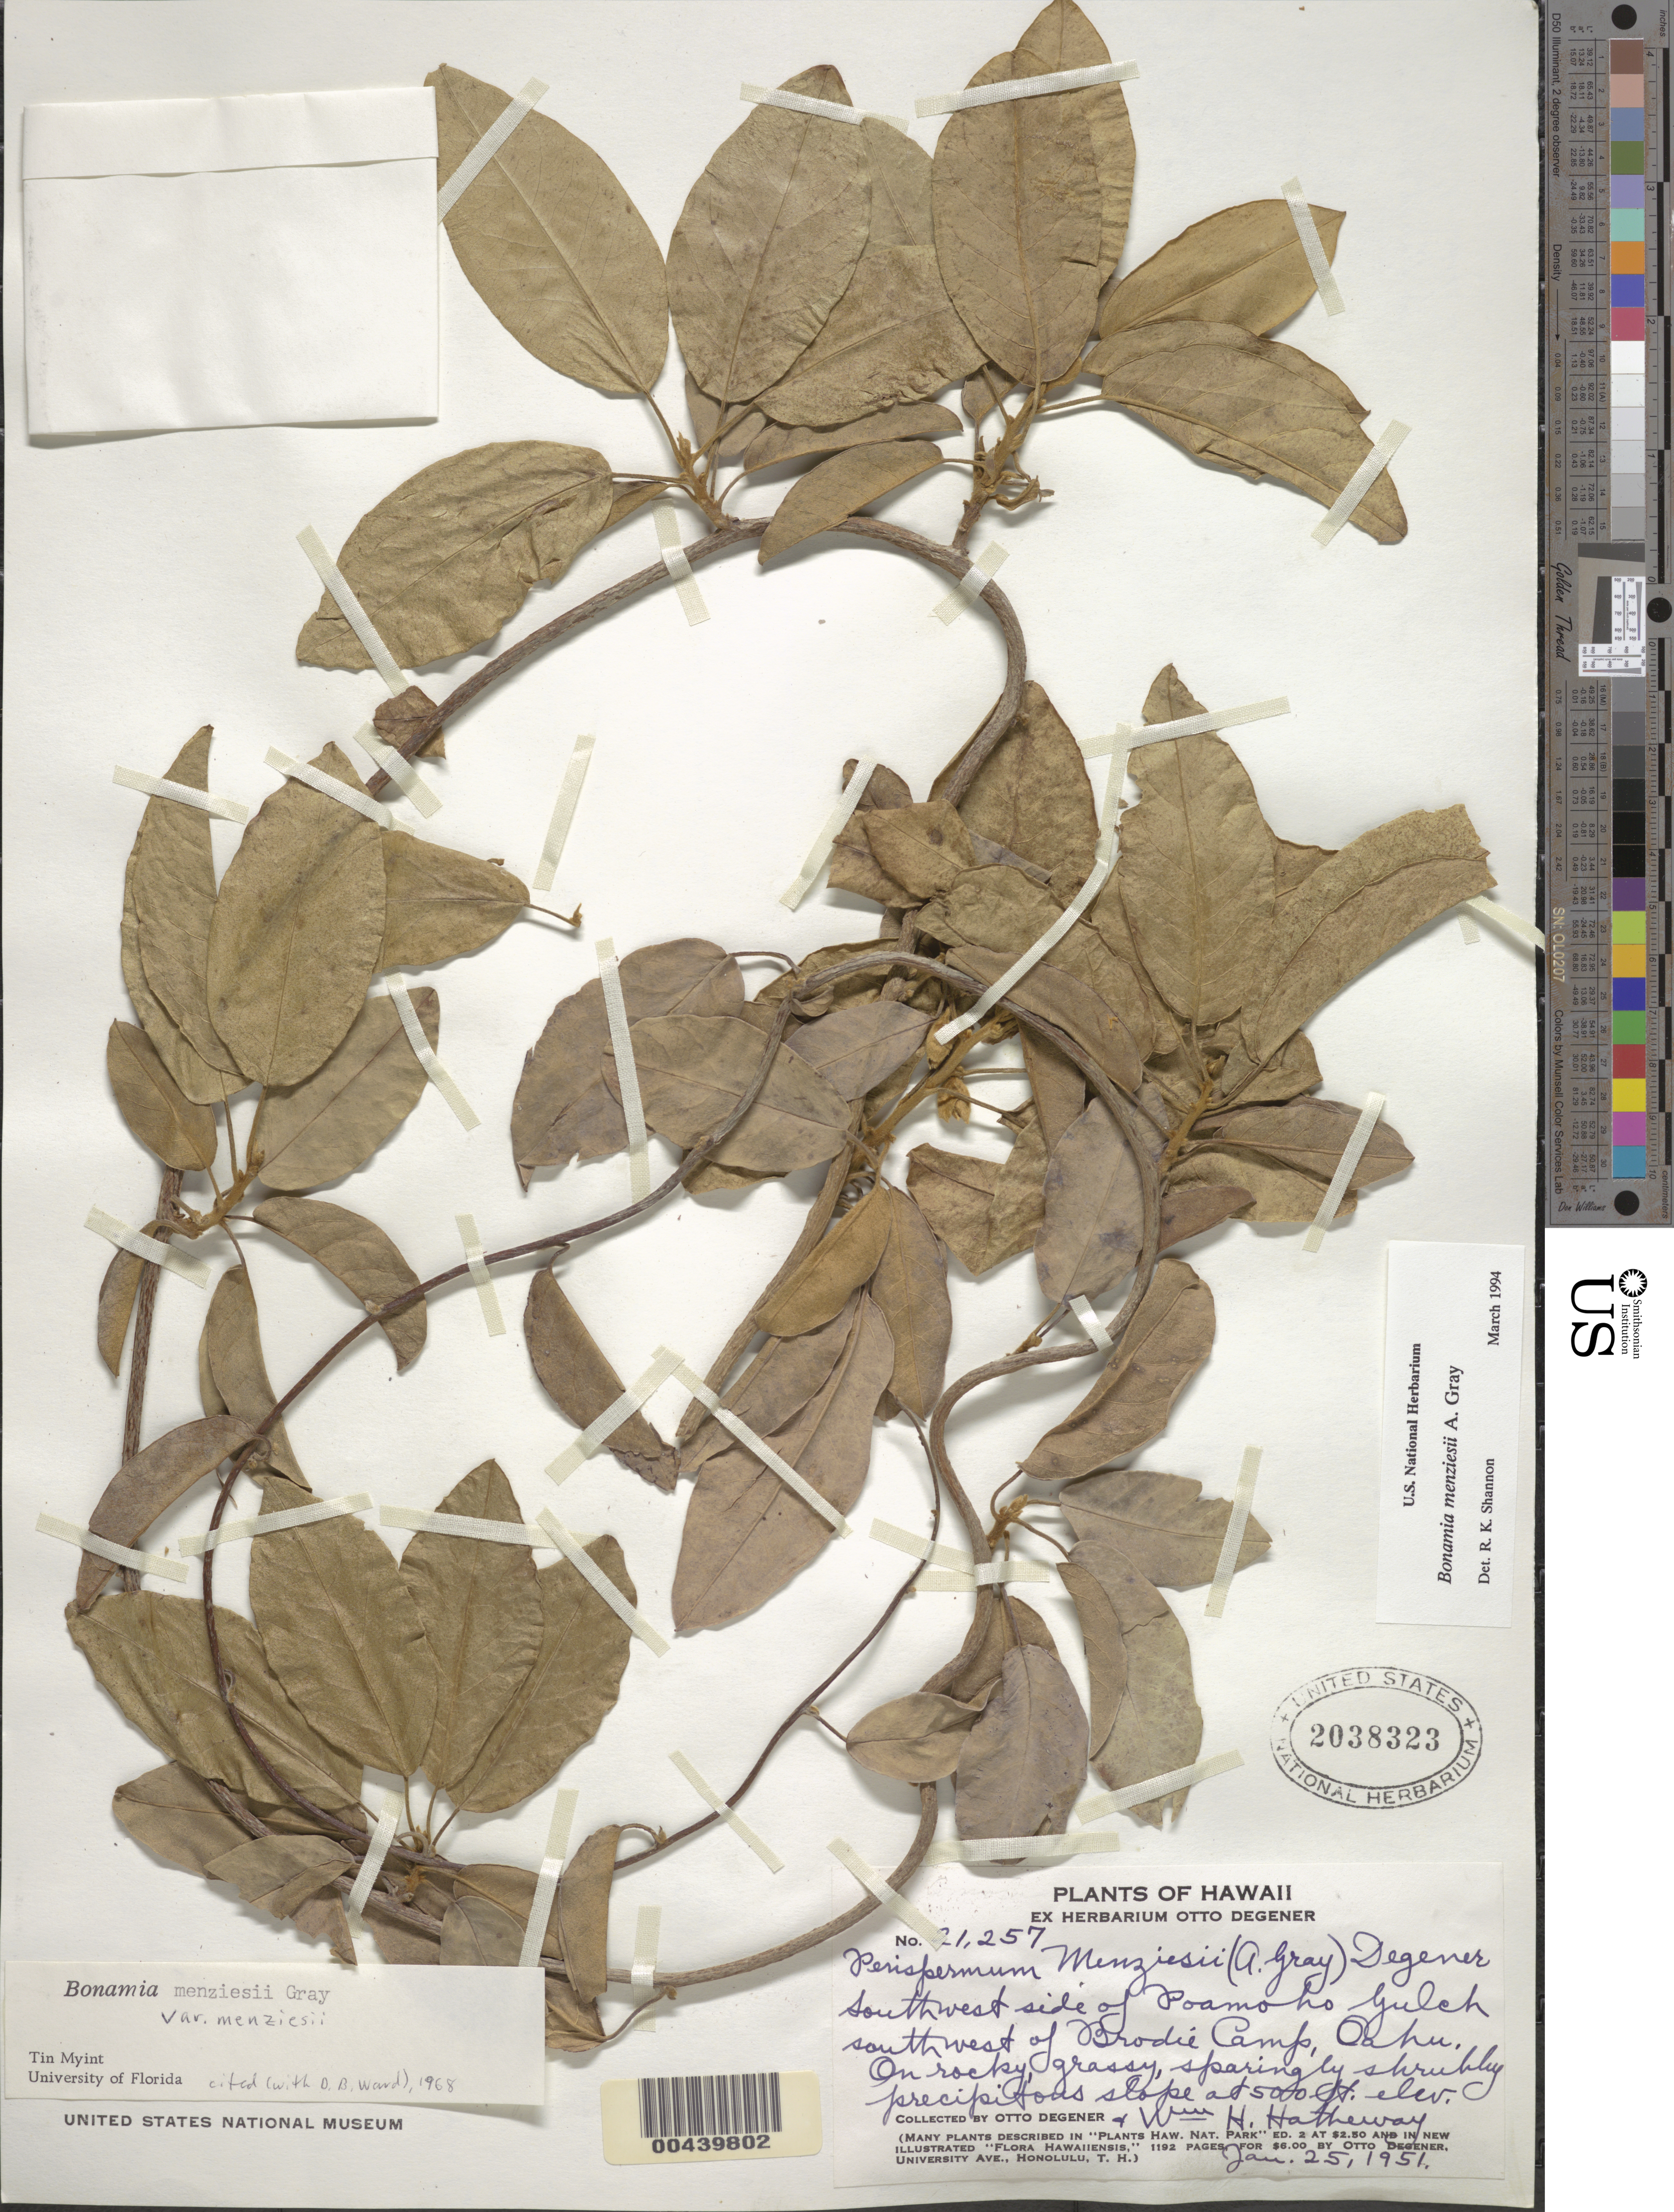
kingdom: Plantae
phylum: Tracheophyta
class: Magnoliopsida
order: Solanales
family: Convolvulaceae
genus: Bonamia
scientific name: Bonamia menziesii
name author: A. Gray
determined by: Myint, Tin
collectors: O. Degener & W. H. Hatheway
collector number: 21257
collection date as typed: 25 Jan 1951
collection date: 1951-01-25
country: United States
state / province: Hawaii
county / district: Honolulu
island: Oahu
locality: SW side of Poamoho Gulch SW of Brodie Camp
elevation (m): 152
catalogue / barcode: US 2038323